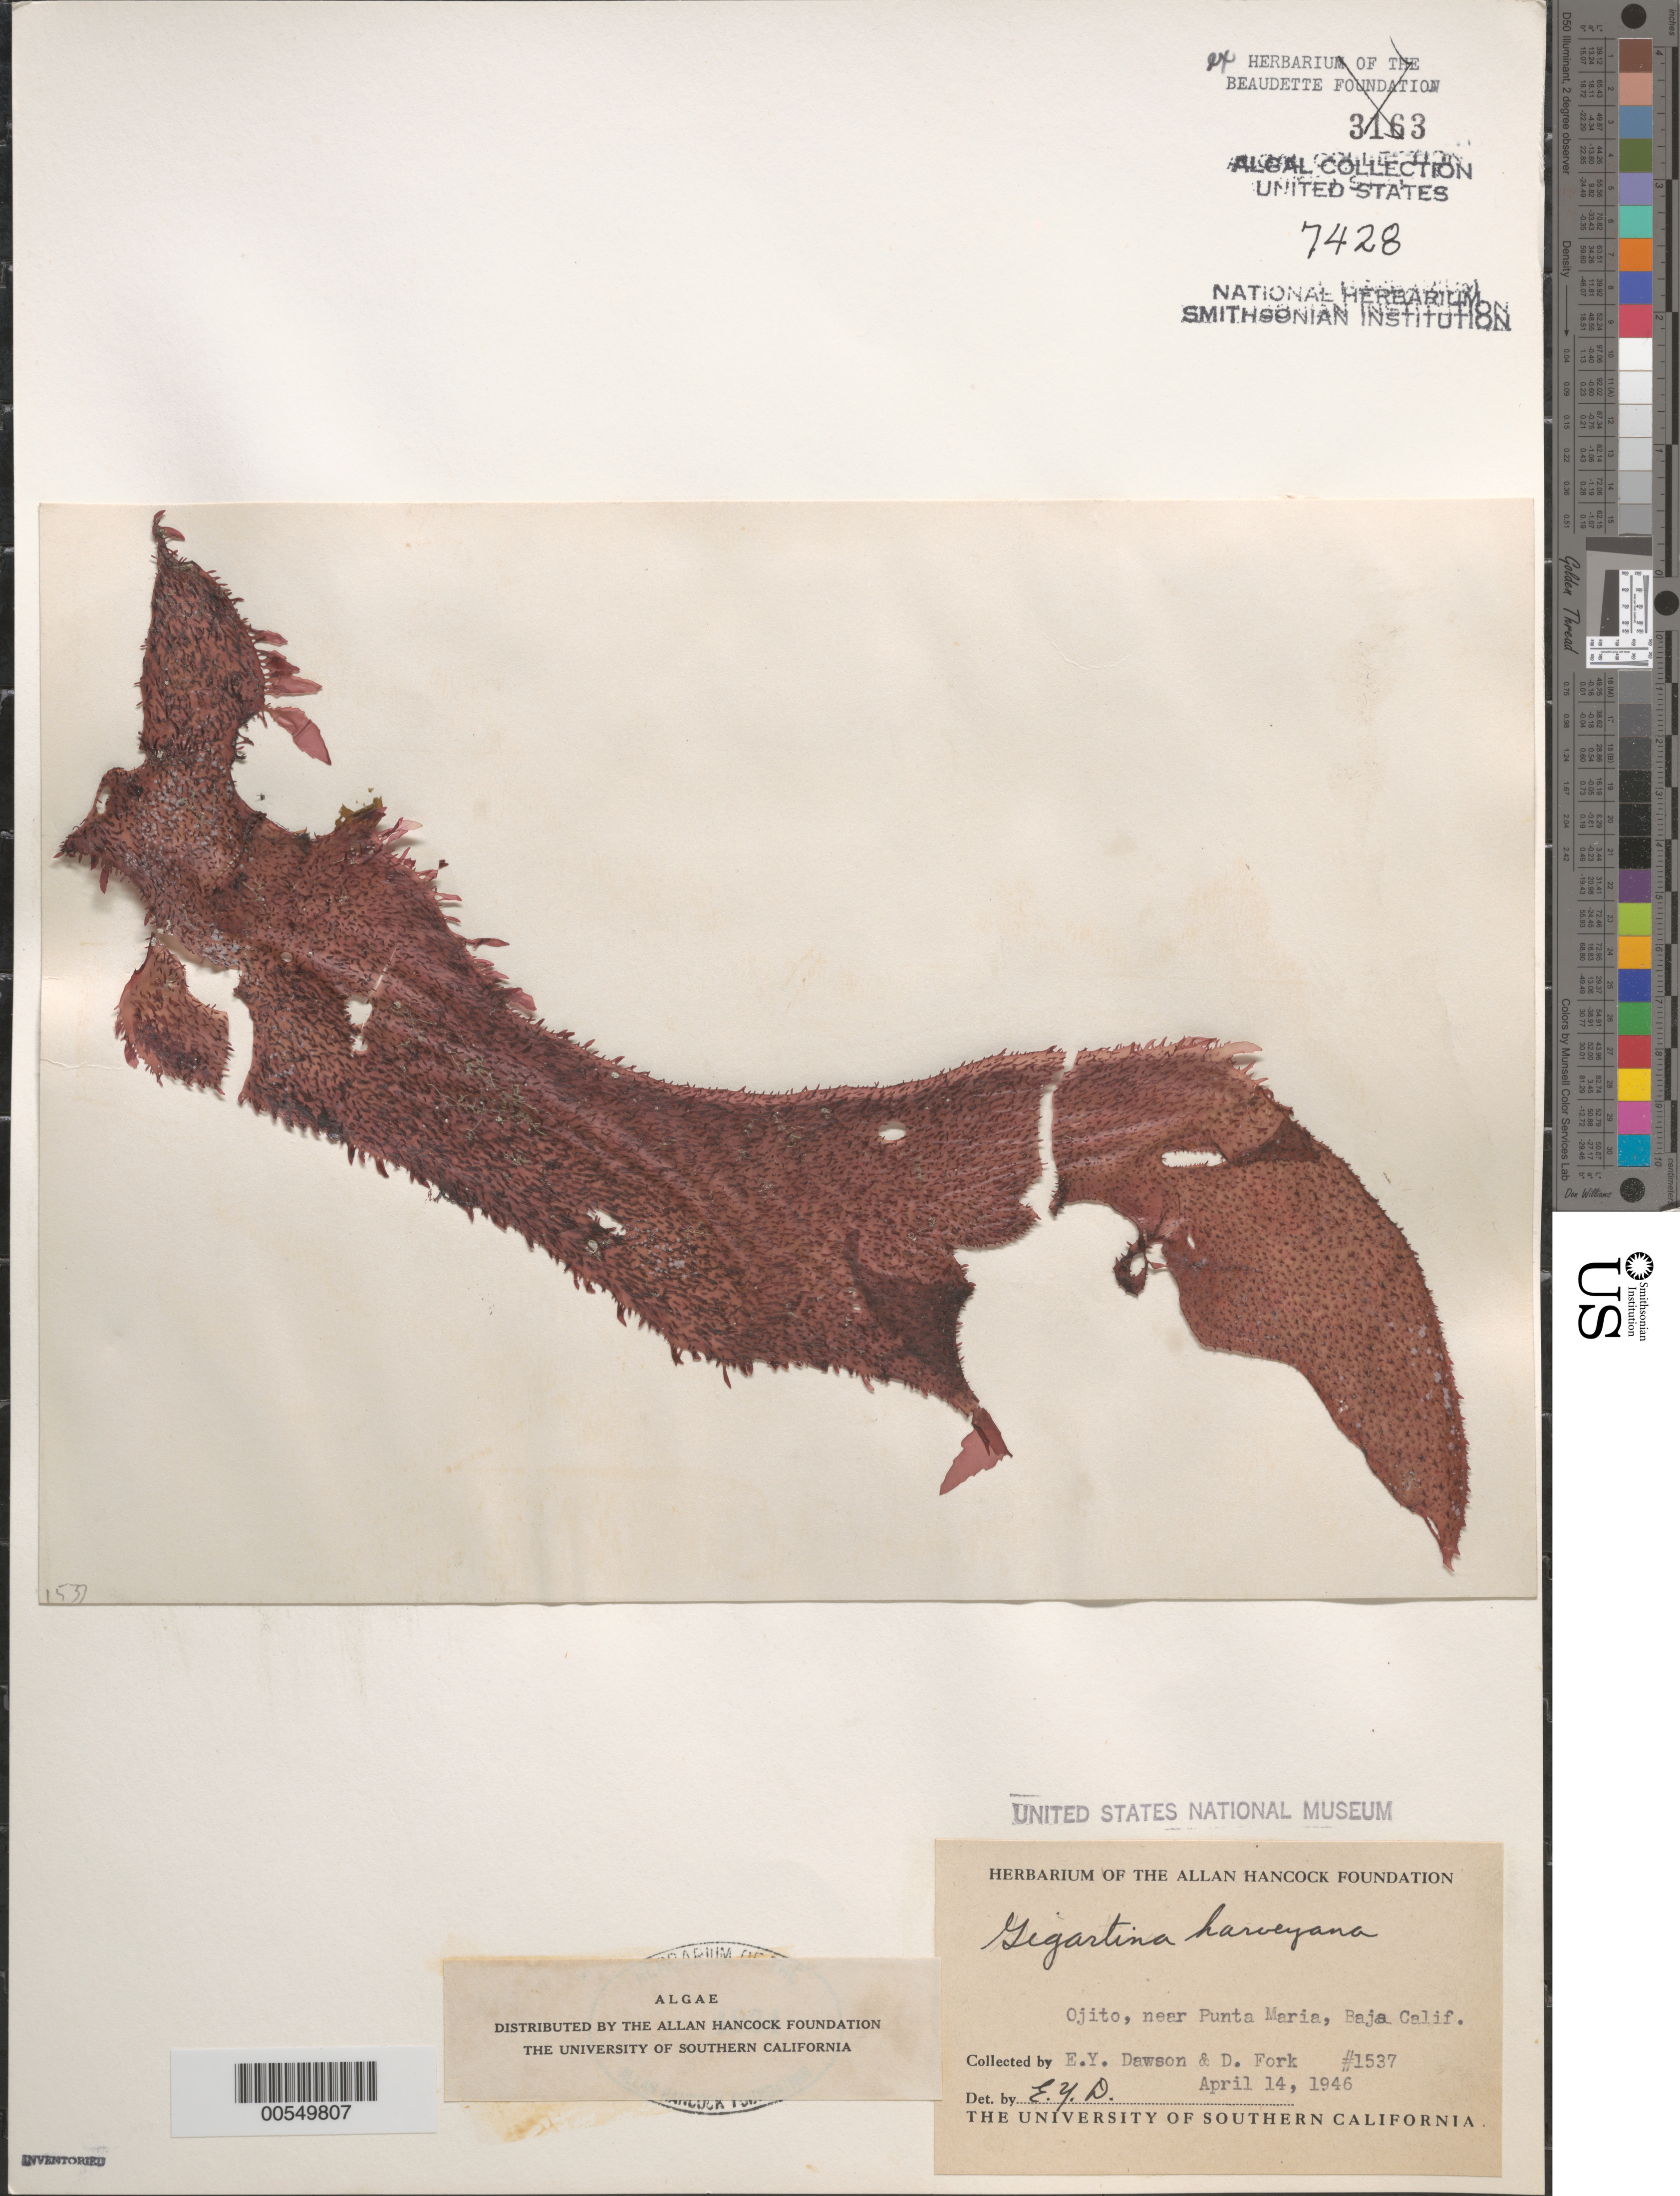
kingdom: Plantae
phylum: Rhodophyta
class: Florideophyceae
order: Gigartinales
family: Gigartinaceae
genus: Chondracanthus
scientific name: Chondracanthus harveyanus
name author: (Kütz.) Guiry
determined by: Algae name updating Project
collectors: E. Y. Dawson & D. Fork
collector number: EYD 1537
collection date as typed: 14 Apr 1946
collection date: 1946-04-14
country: Mexico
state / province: Baja California Norte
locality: Ojito, near Punta Maria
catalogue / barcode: US 7428